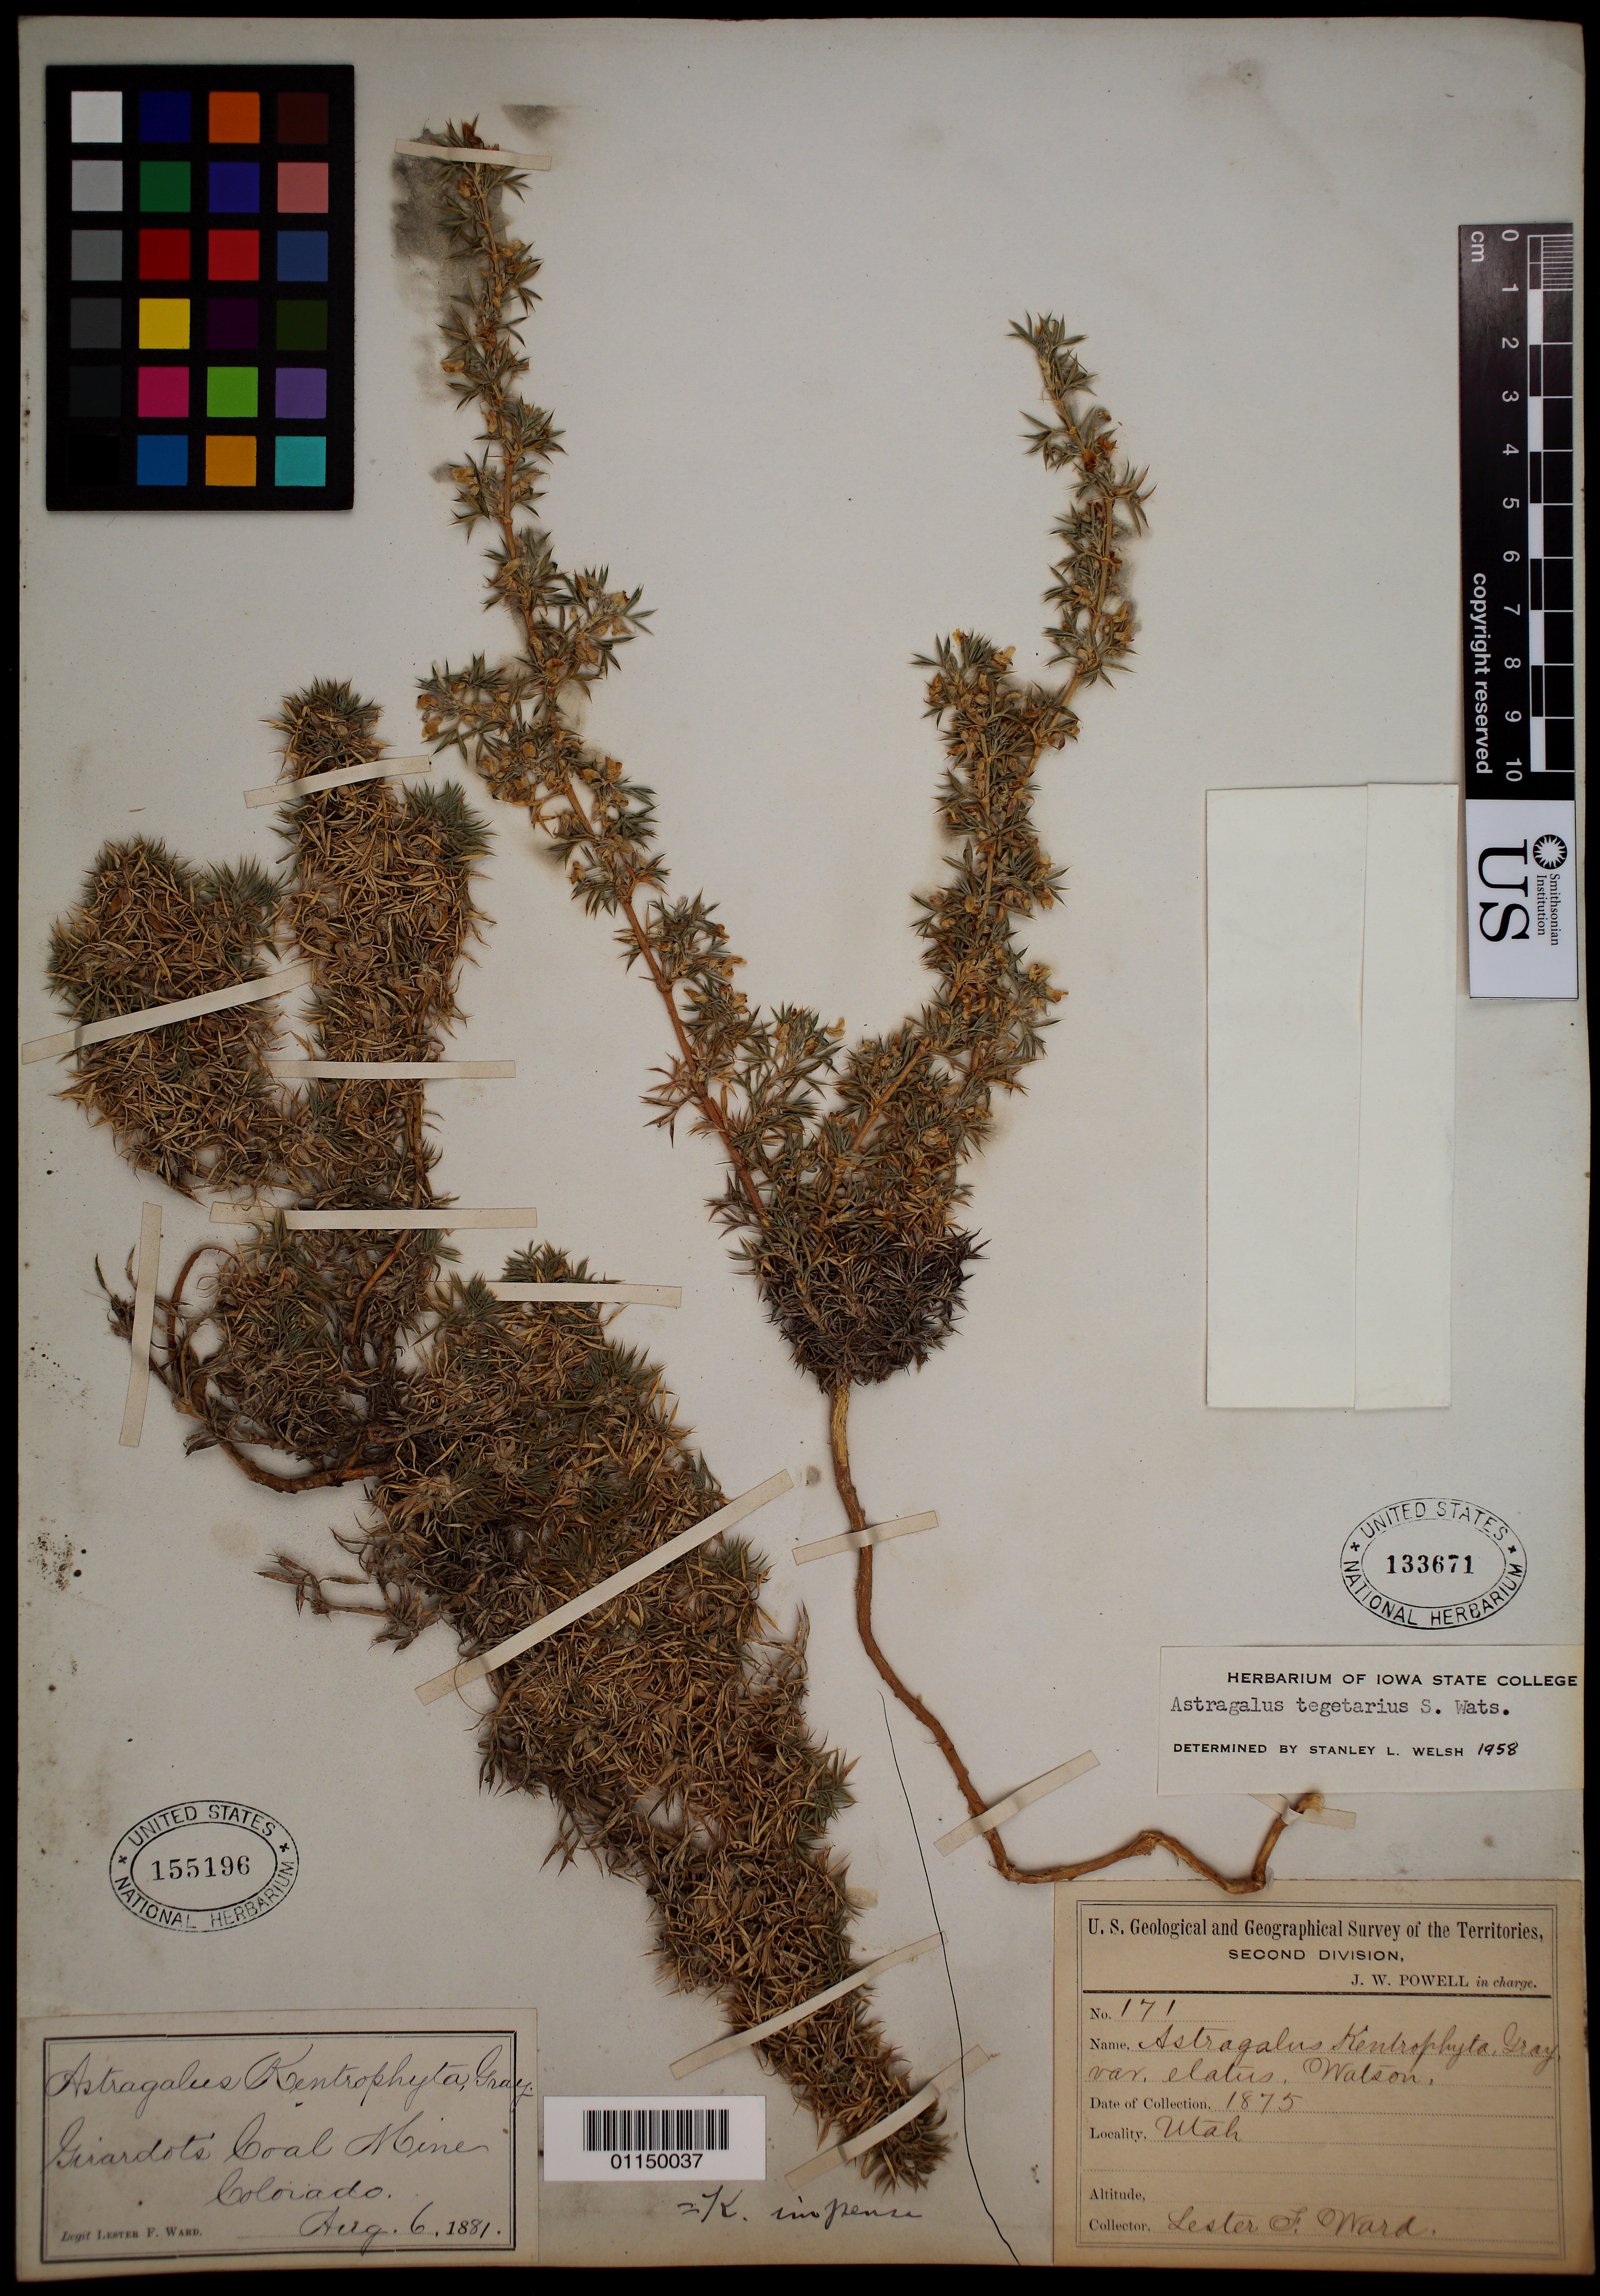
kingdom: Plantae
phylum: Tracheophyta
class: Magnoliopsida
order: Fabales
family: Fabaceae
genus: Astragalus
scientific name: Astragalus tegetarioides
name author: M.E. Jones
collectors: L. F. Ward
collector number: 171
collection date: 1875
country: United States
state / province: Utah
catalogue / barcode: US 133671